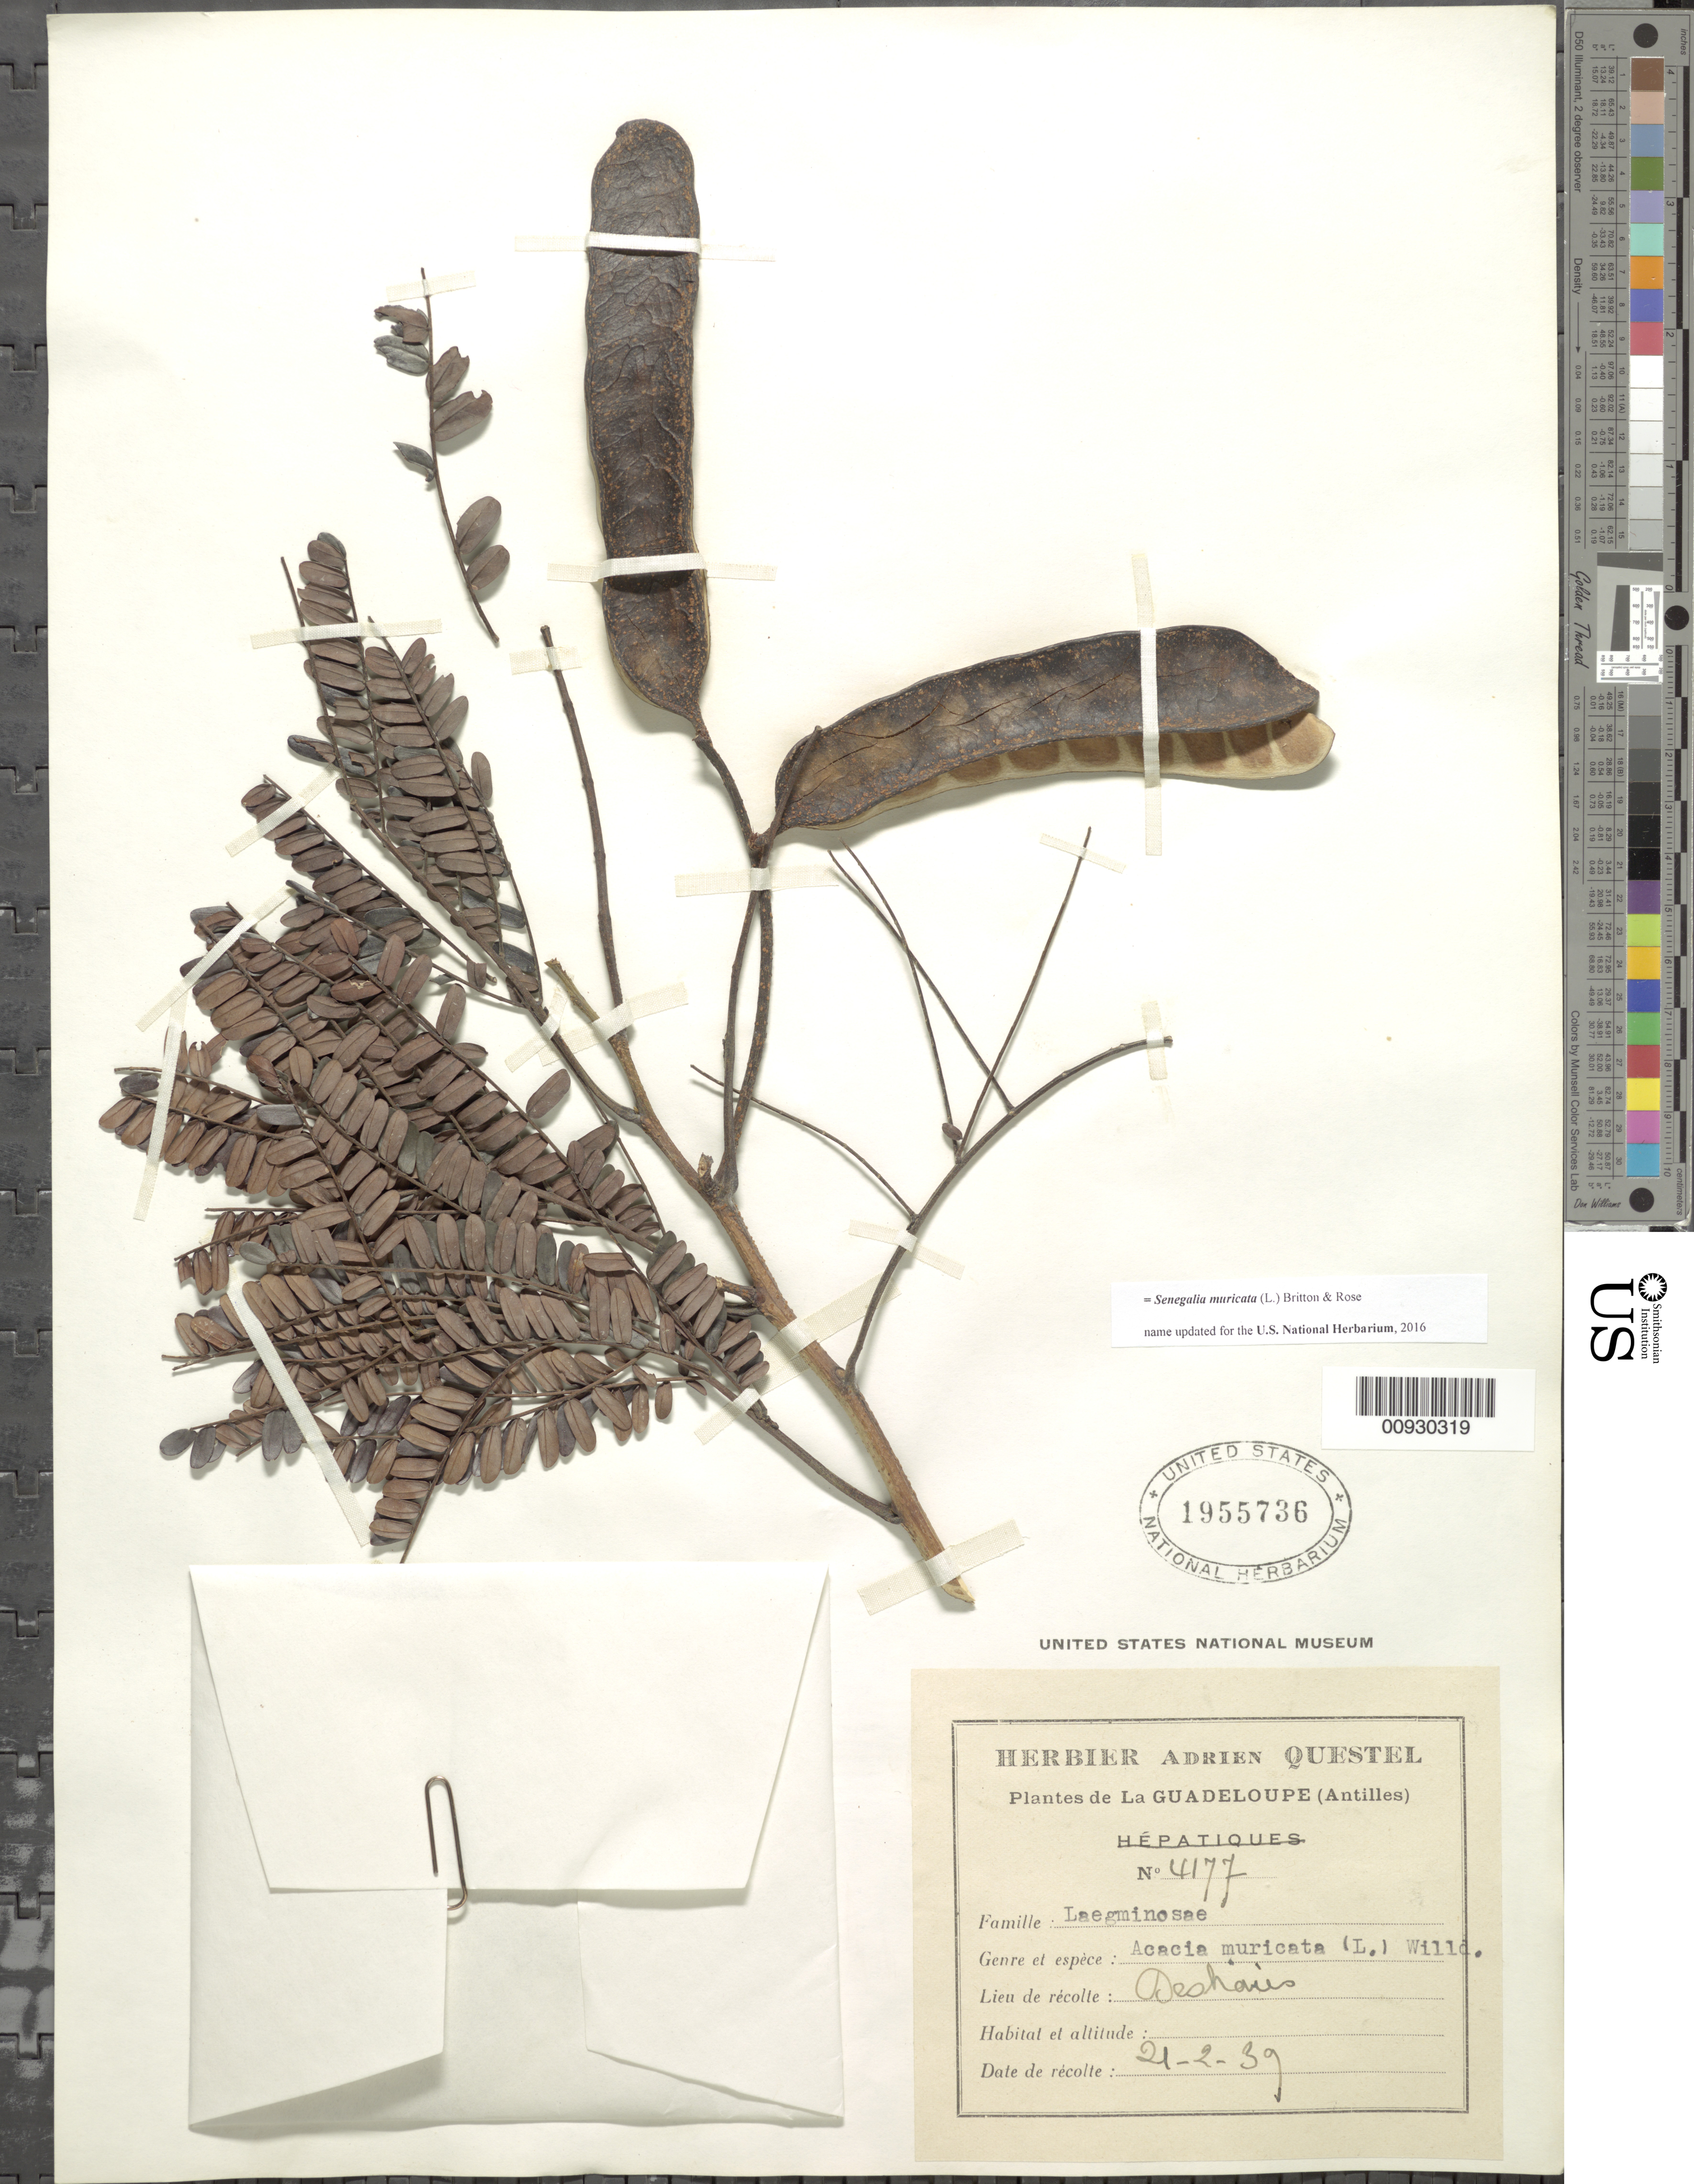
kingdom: Plantae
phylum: Tracheophyta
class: Magnoliopsida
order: Fabales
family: Fabaceae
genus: Parasenegalia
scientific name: Parasenegalia muricata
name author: (L.) Seigler & Ebinger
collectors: A. Questel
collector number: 4177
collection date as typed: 21 Feb 1939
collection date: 1939-02-21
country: Guadeloupe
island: Basse Terre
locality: Deshaies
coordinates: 0 N, 0 E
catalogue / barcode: US 1955736